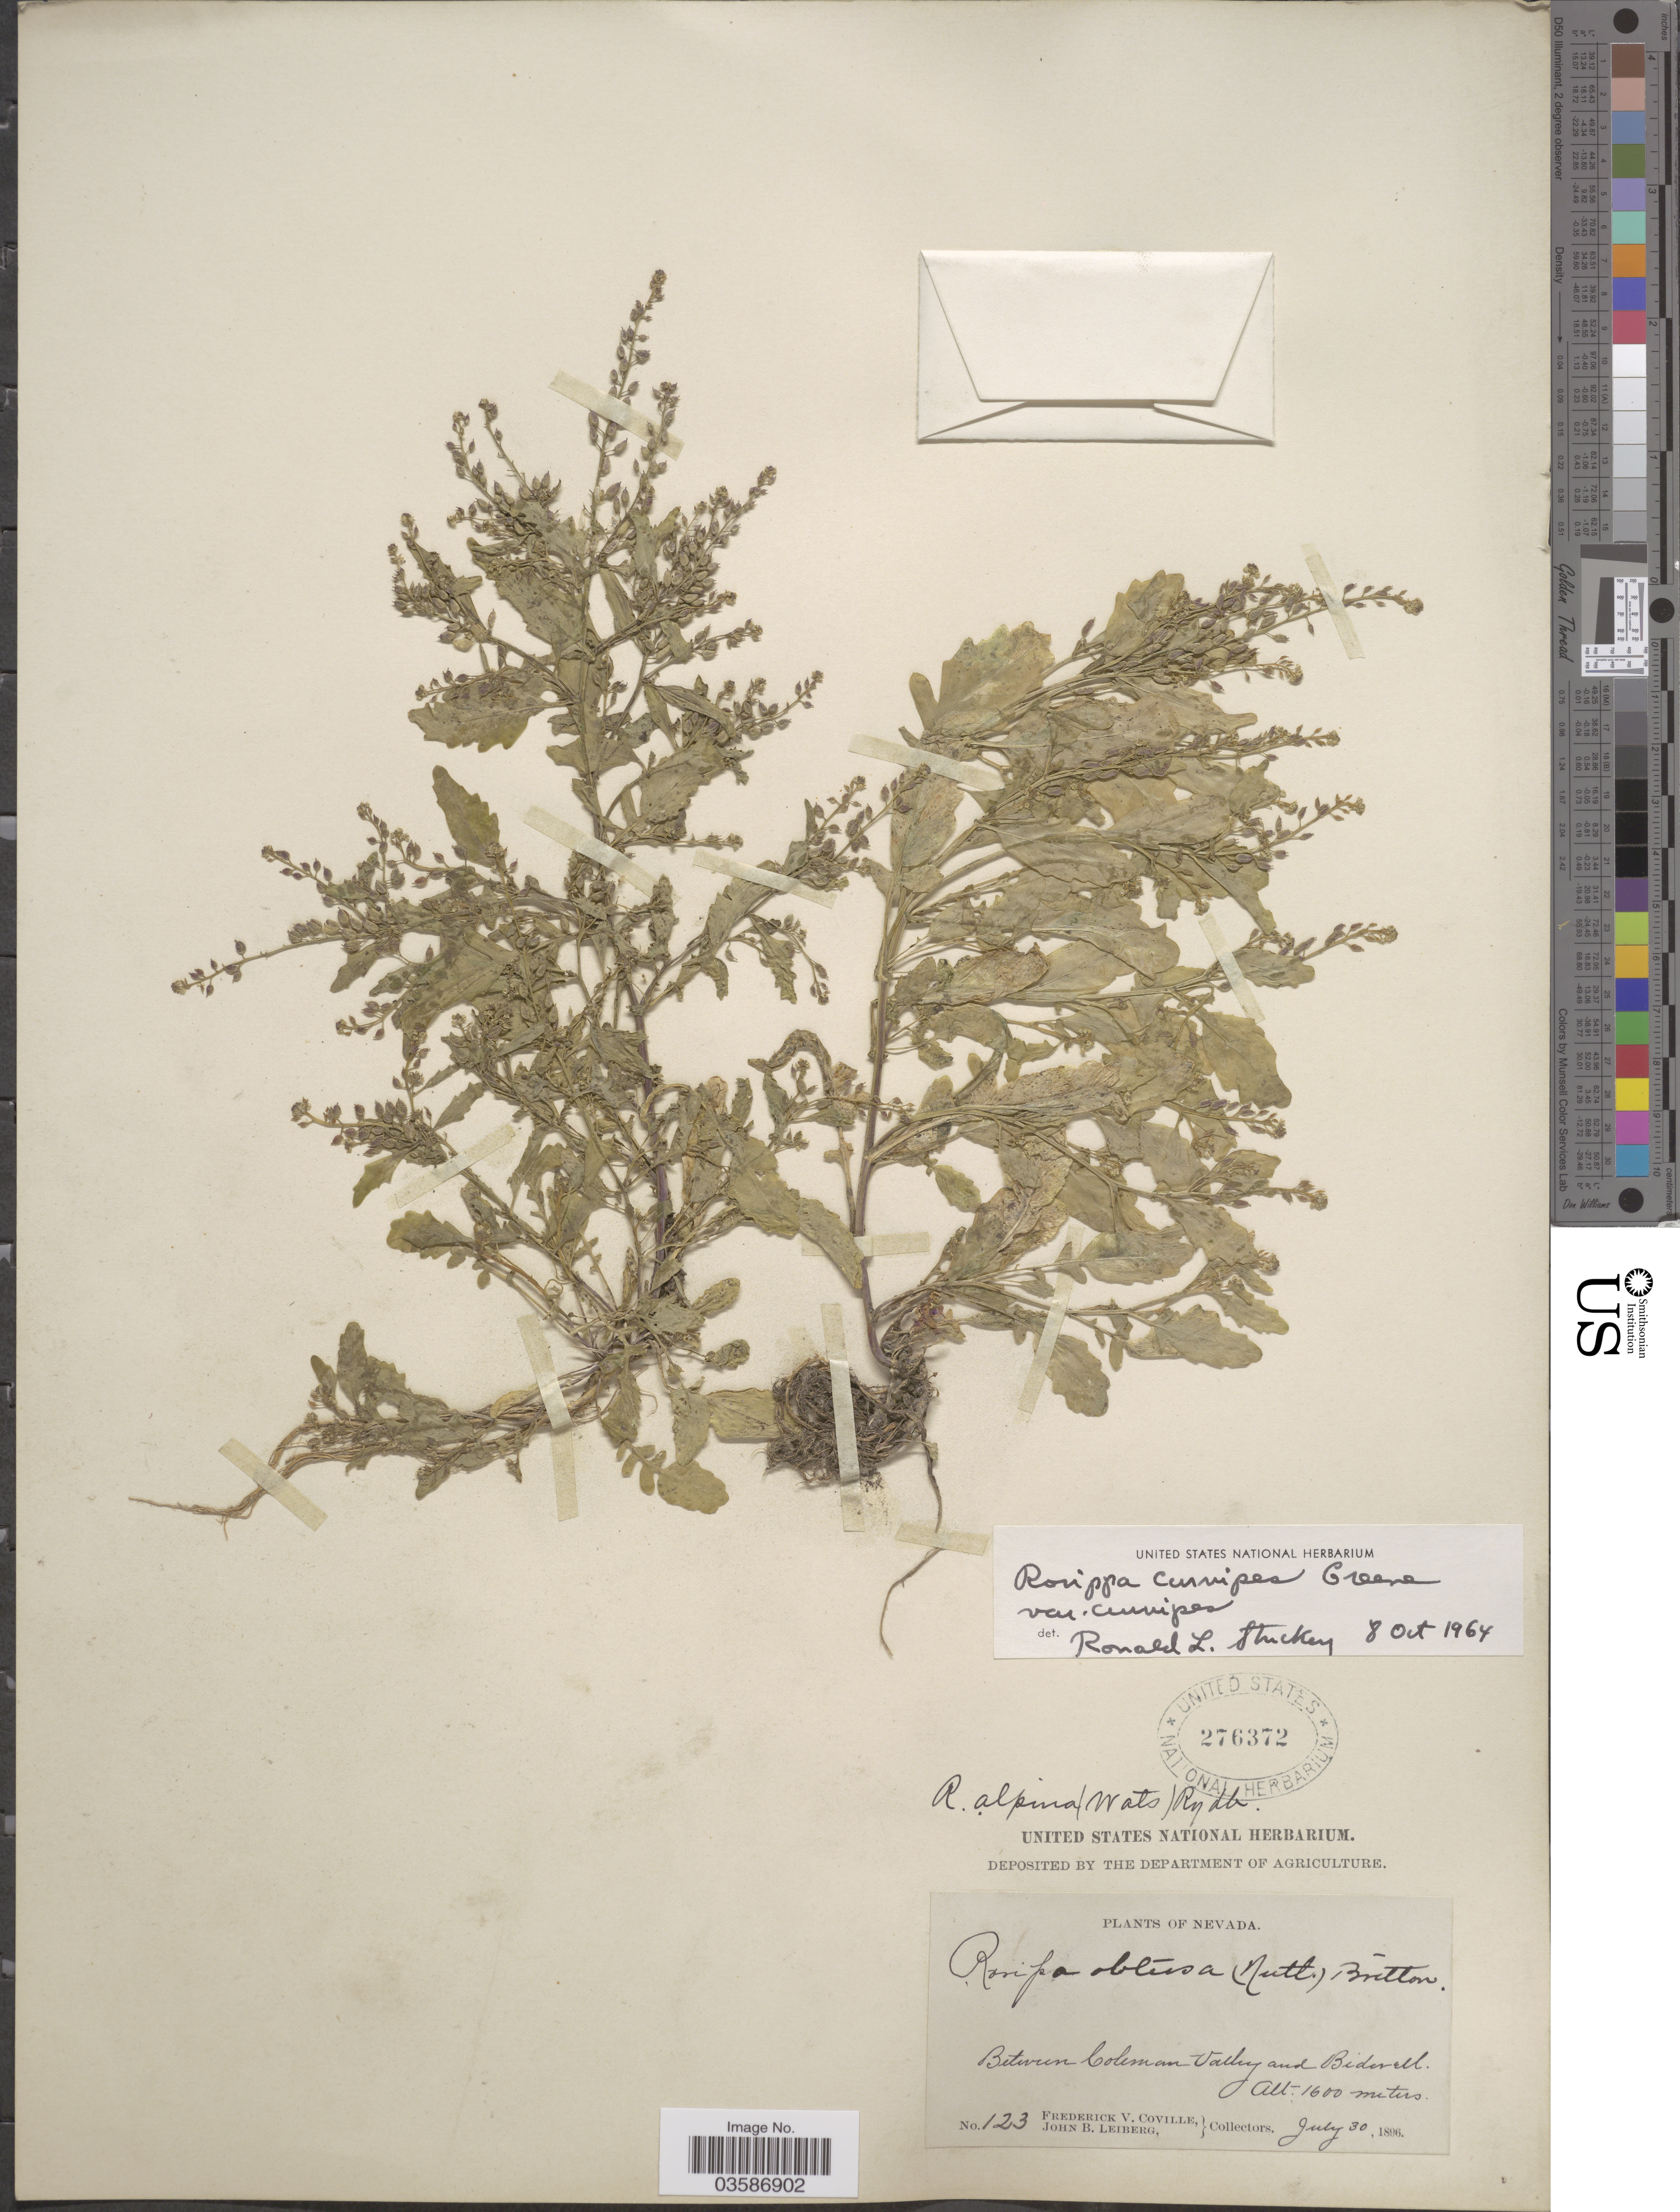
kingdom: Plantae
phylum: Tracheophyta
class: Magnoliopsida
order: Brassicales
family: Brassicaceae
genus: Rorippa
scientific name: Rorippa curvipes var. curvipes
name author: Greene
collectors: F. V. Coville & J. B. Leiberg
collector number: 123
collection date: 1896-07-30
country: United States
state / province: Nevada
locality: Between Coleman Valley and Bidwell.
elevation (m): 1600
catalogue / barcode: US 276372